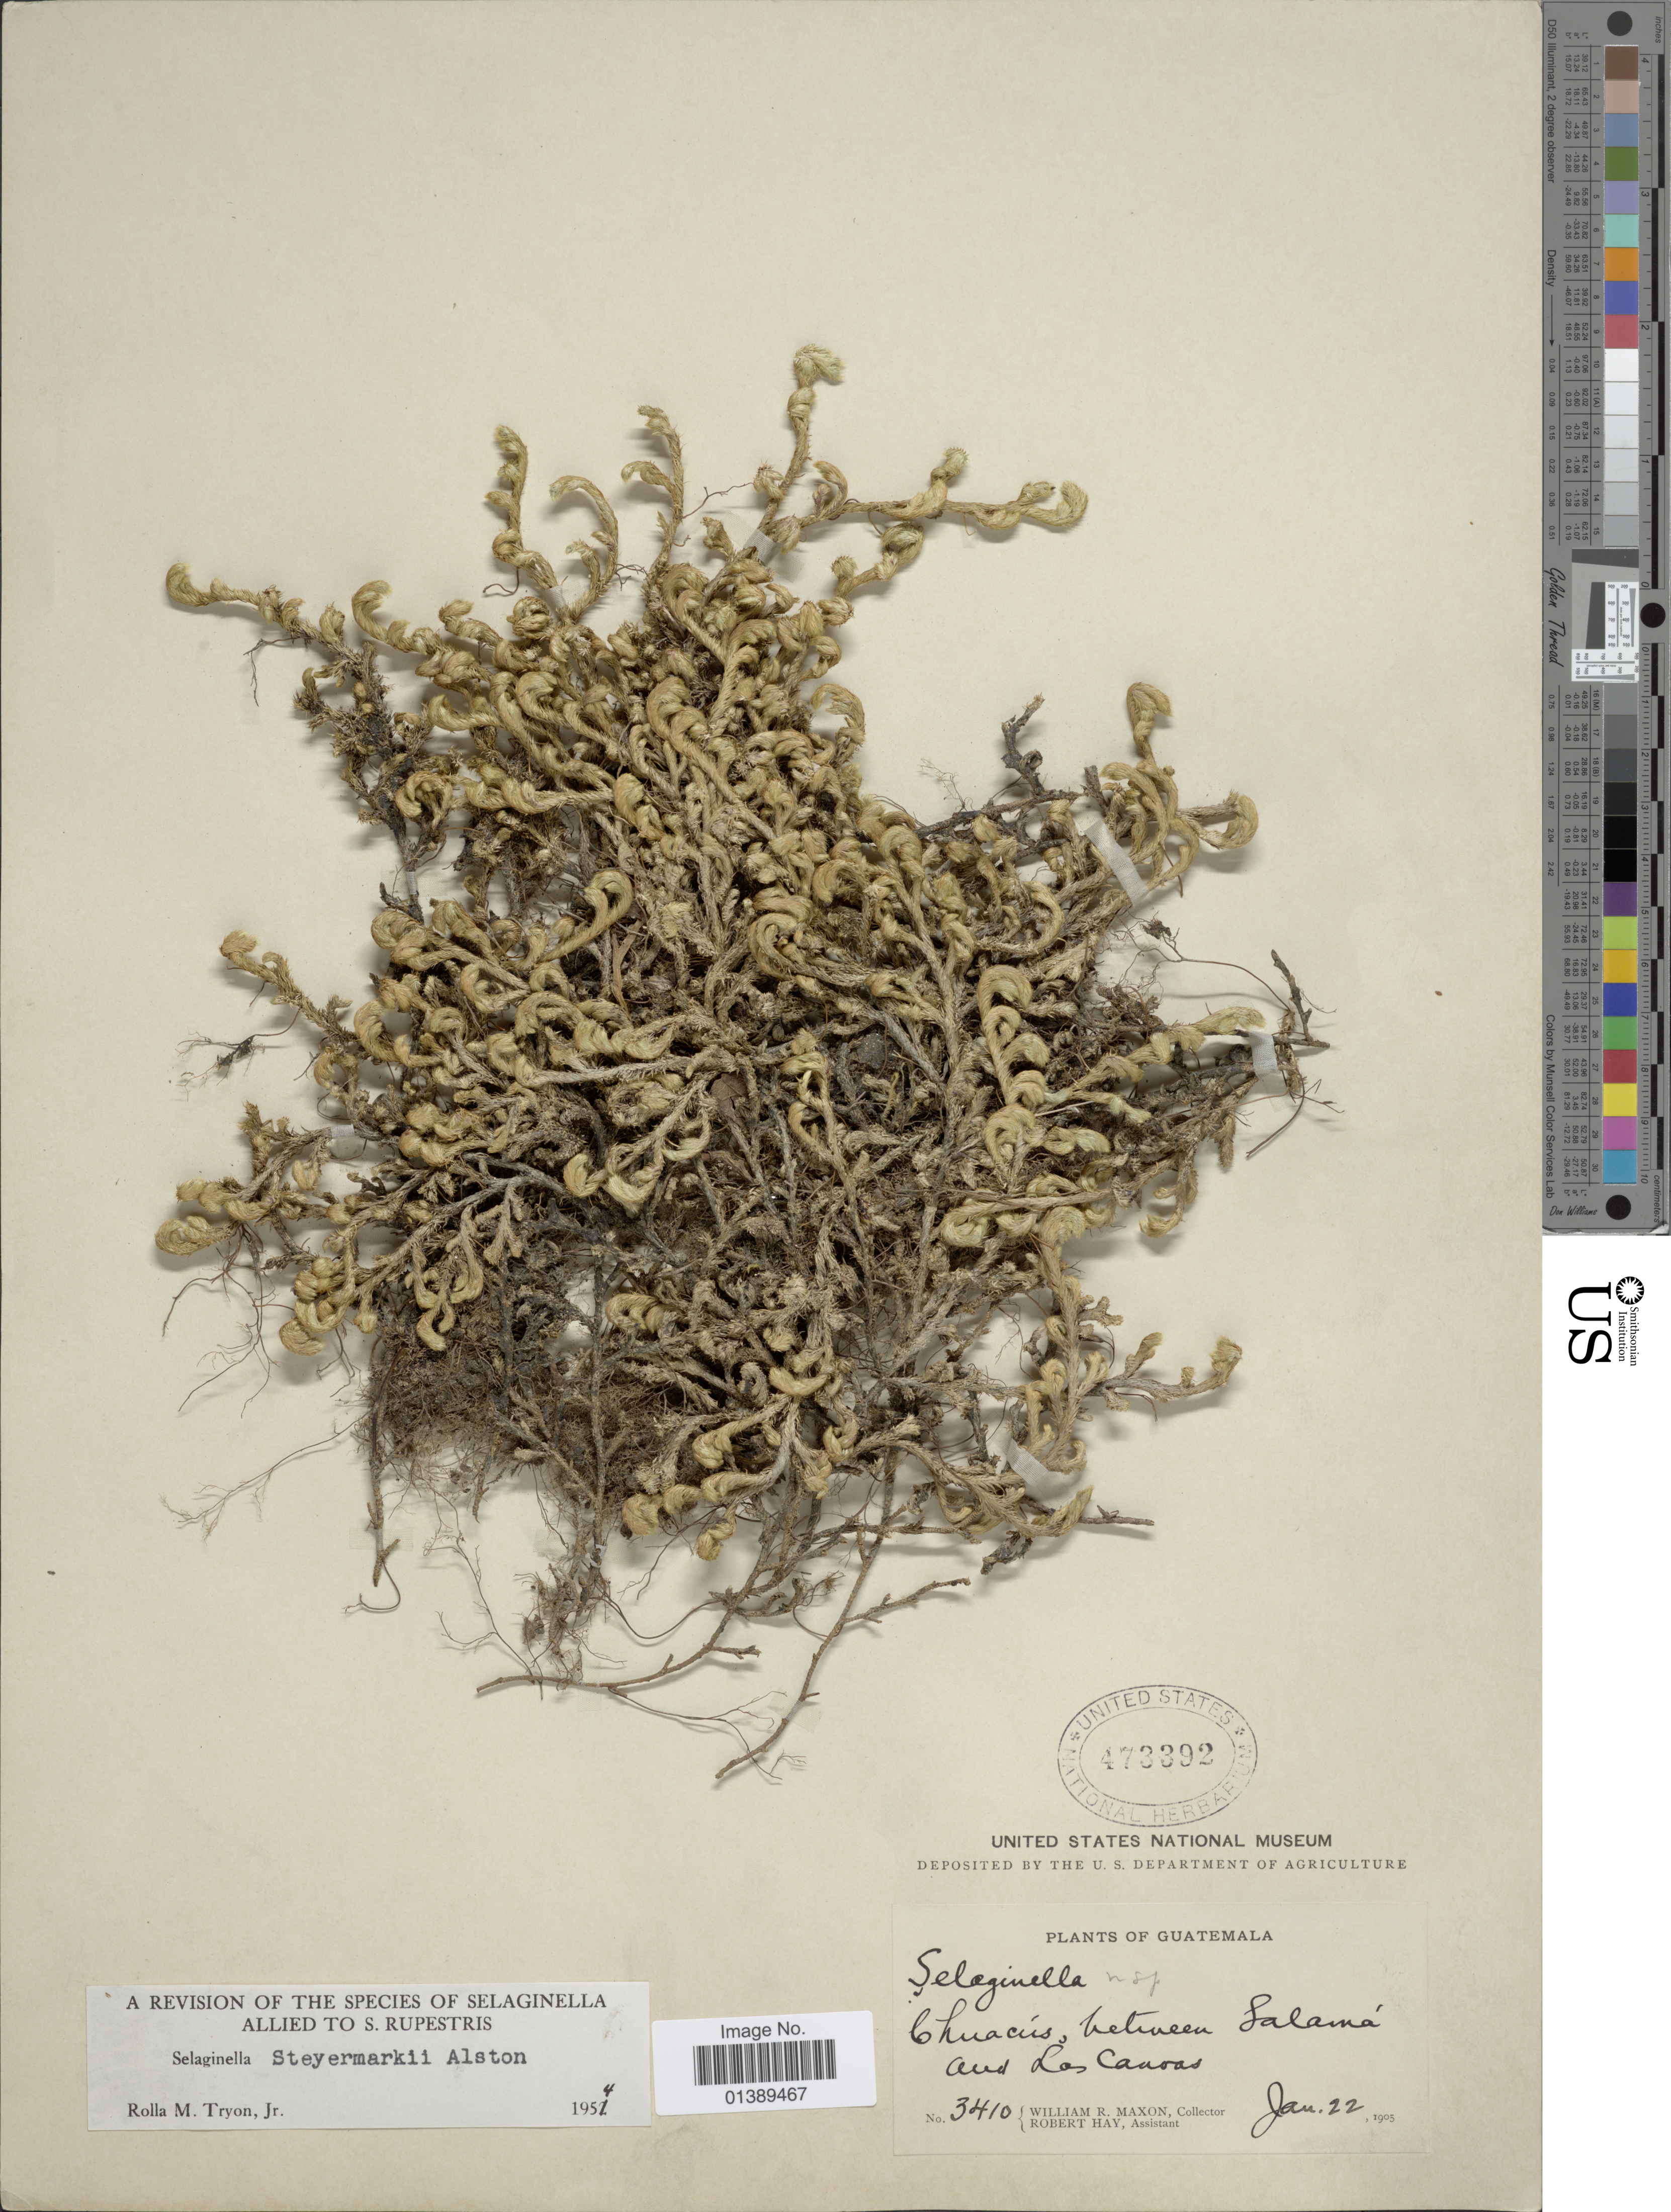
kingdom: Plantae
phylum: Tracheophyta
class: Lycopodiopsida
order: Selaginellales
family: Selaginellaceae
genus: Selaginella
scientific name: Selaginella steyermarkii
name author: Alston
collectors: W. R. Maxon & R. H. Hay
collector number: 3410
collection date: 1905-01-22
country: Guatemala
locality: Chuacús, between Salamá and Las Canoas.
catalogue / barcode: US 473392